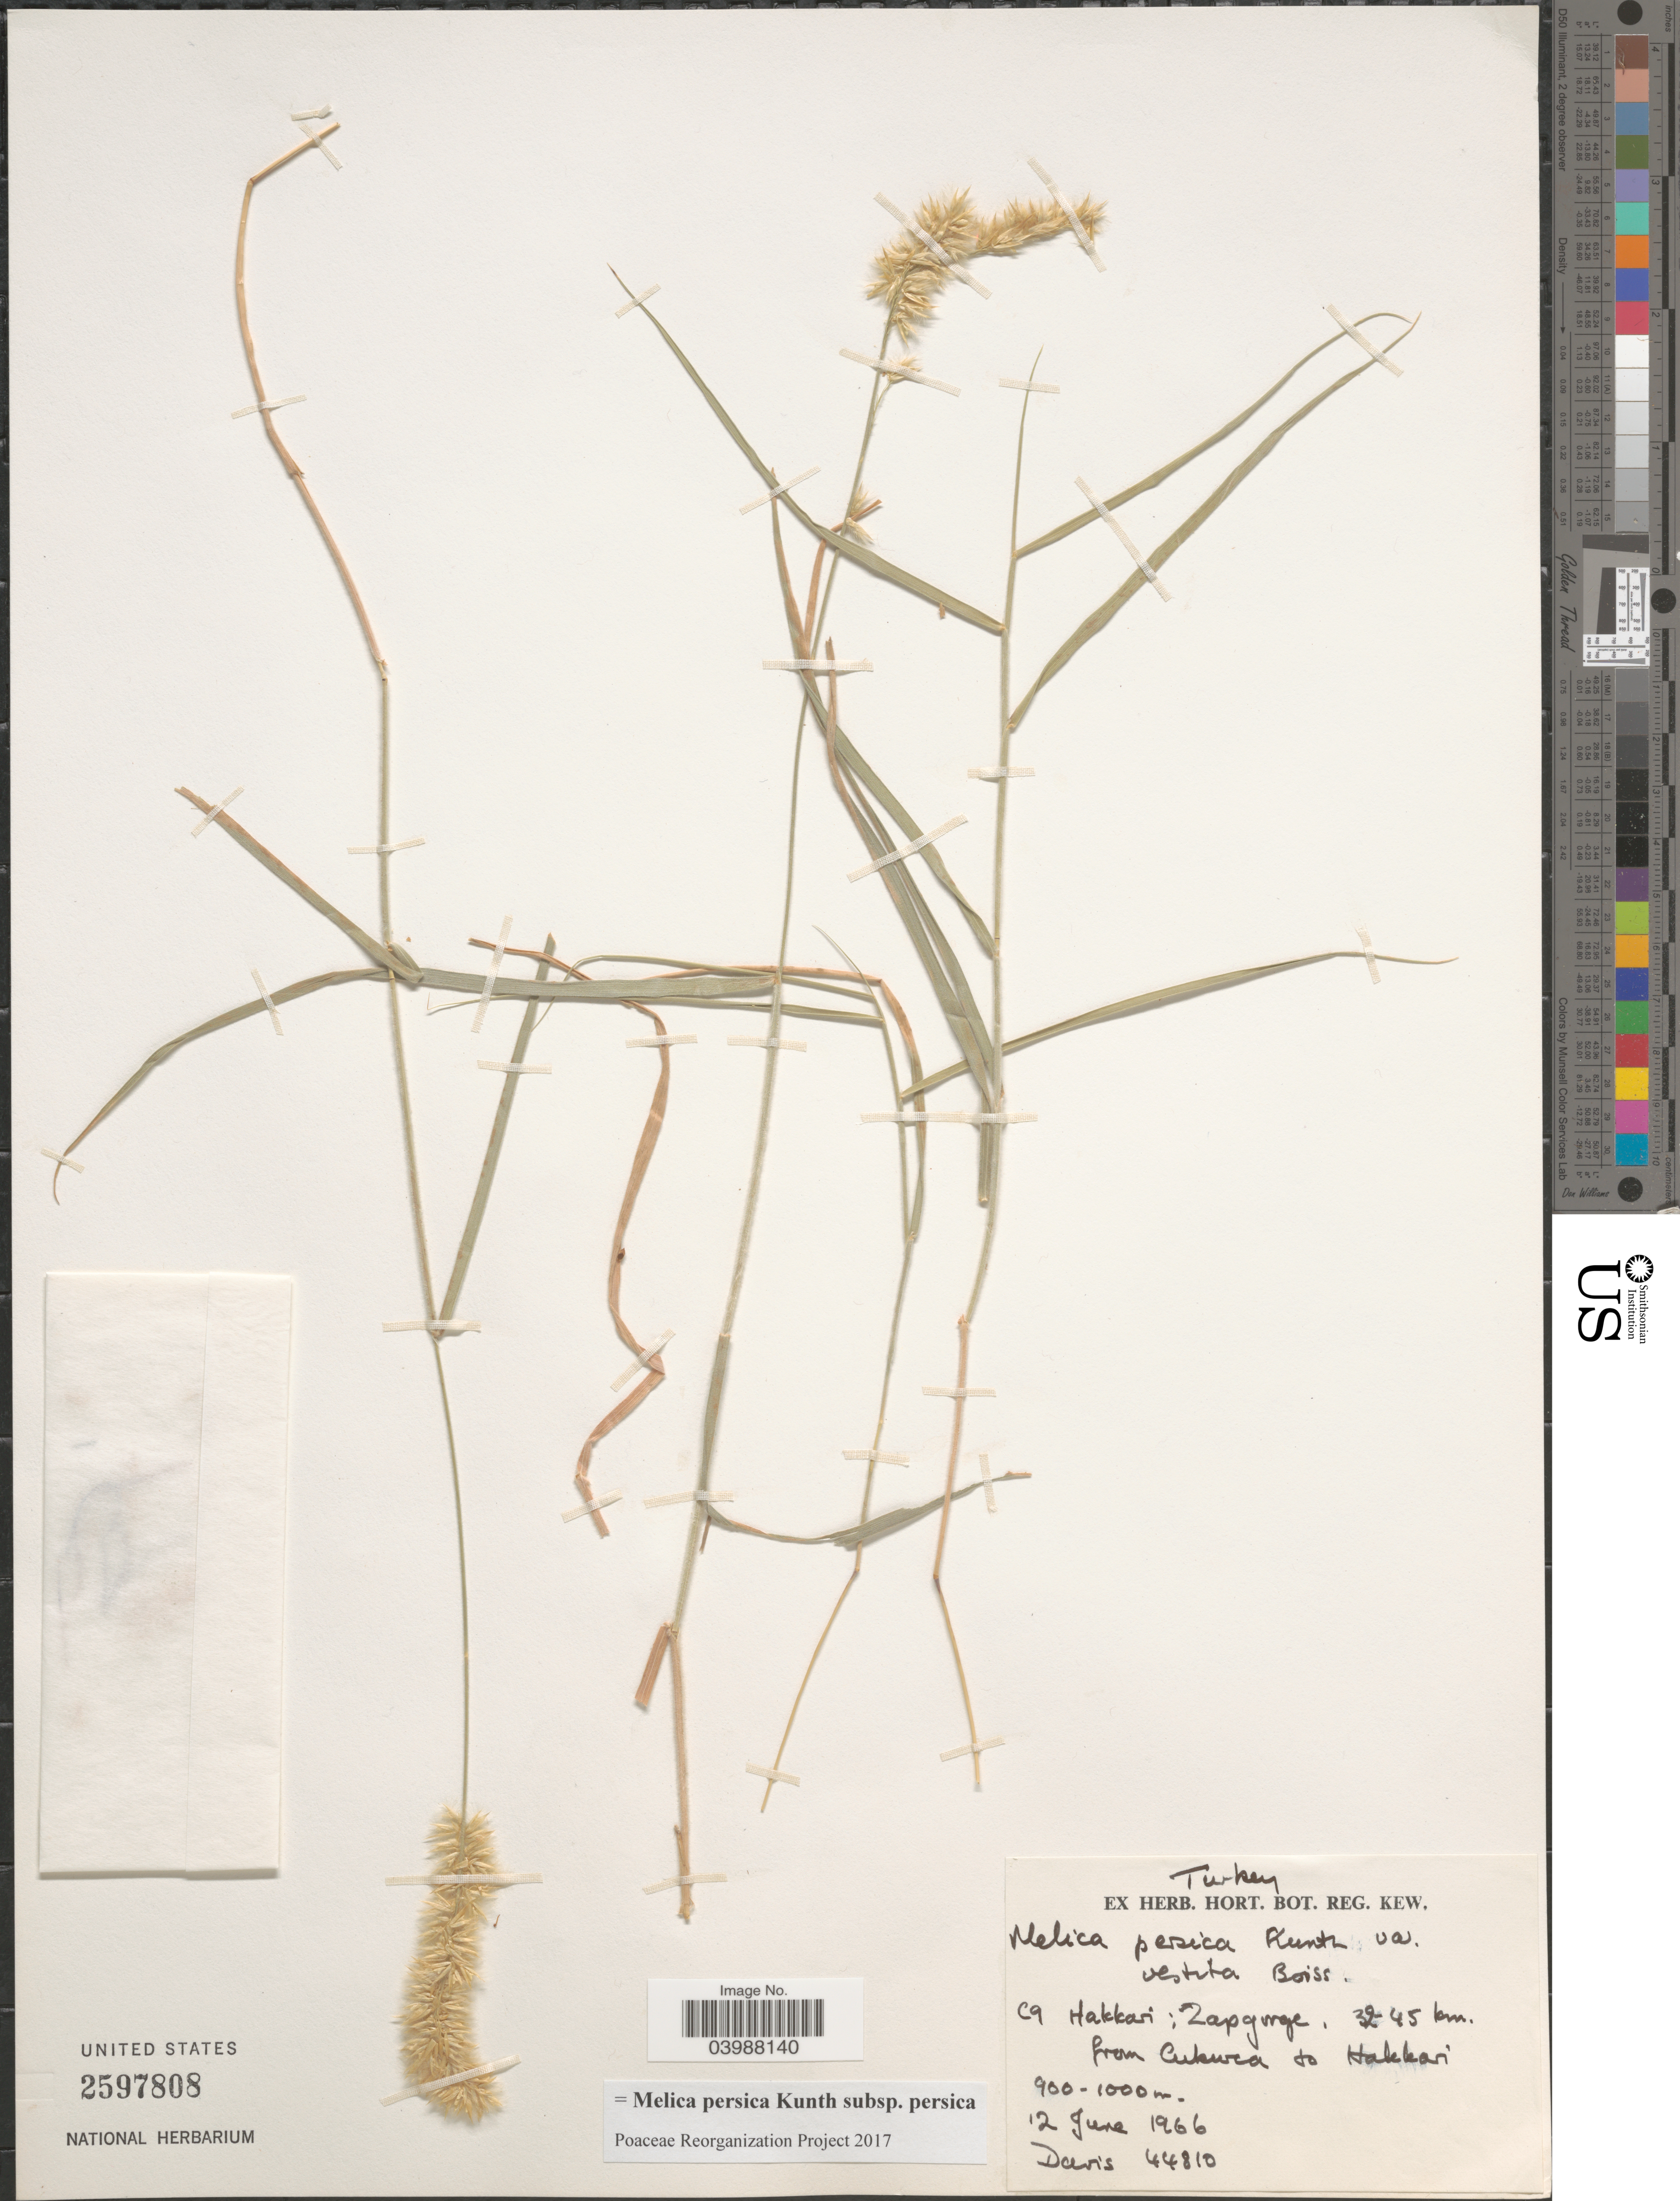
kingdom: Plantae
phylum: Tracheophyta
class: Liliopsida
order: Poales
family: Poaceae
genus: Melica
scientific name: Melica persica subsp. persica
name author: Kunth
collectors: -. Davis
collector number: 44810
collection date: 1966-06-12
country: Turkey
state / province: Hakkari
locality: C9 Hakkari; Zapgorge, 32-45 km. from Cukurca to Hakkari.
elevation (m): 900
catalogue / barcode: US 2597808